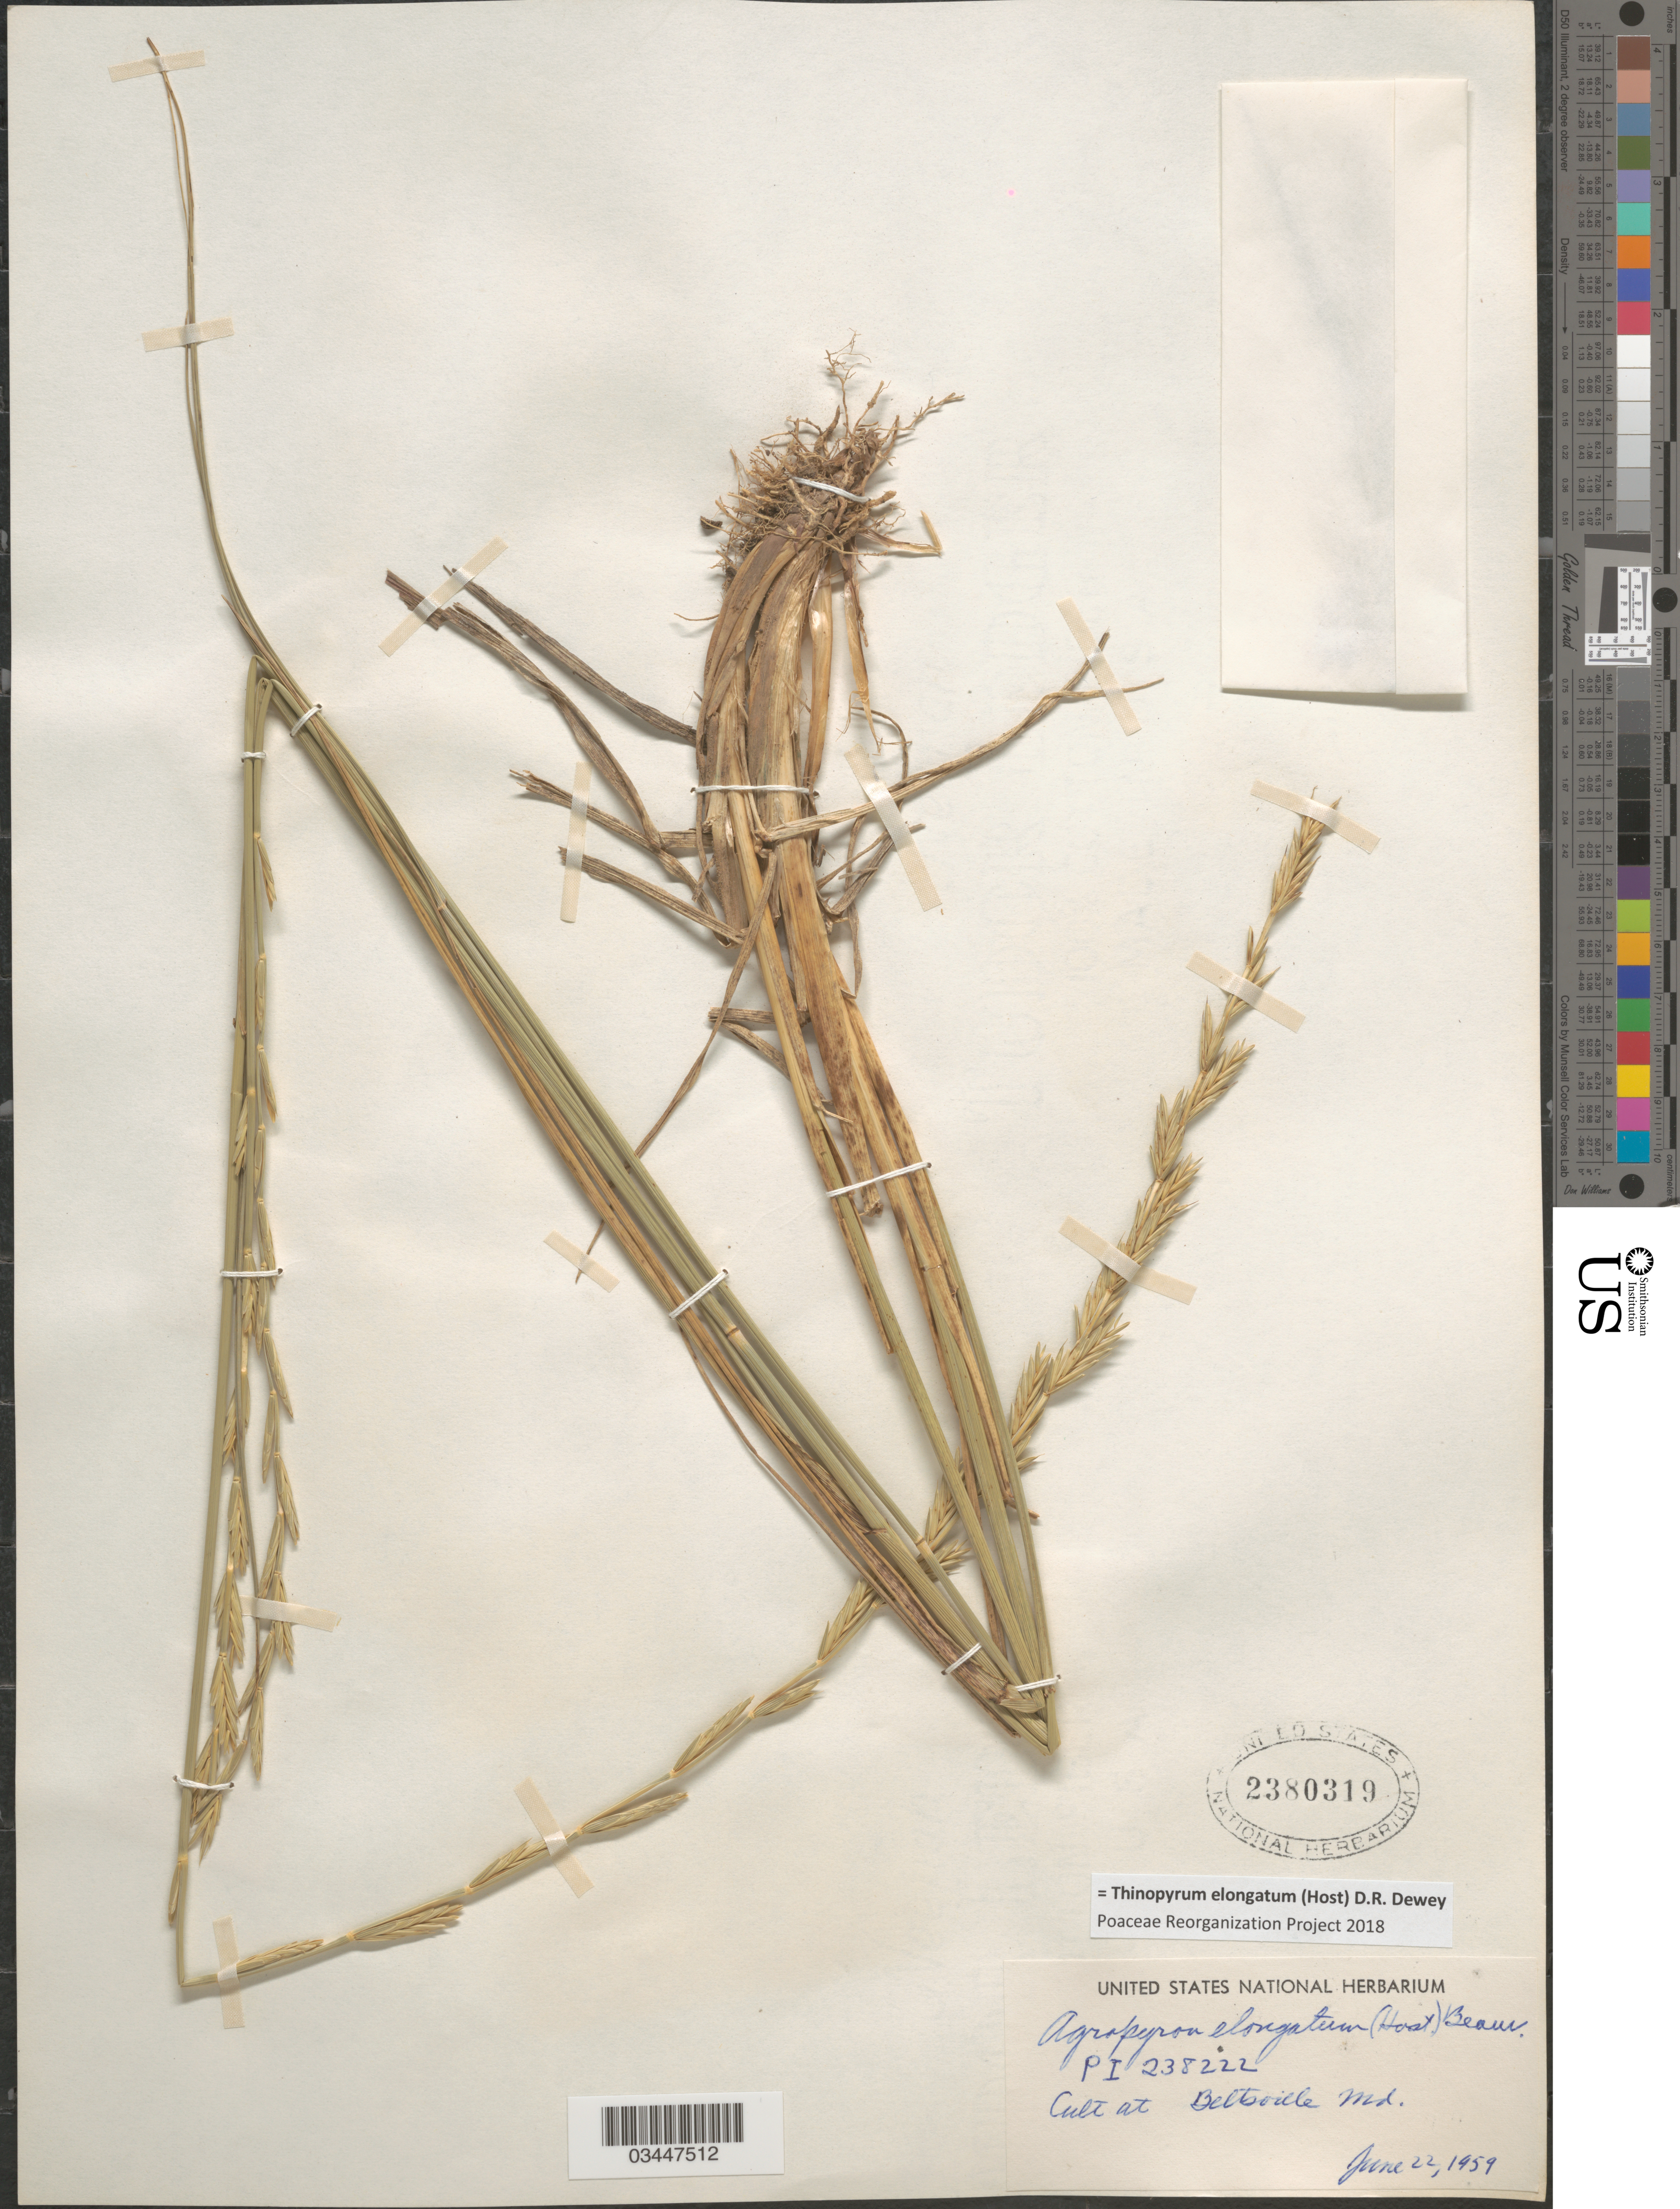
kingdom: Plantae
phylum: Tracheophyta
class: Liliopsida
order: Poales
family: Poaceae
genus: Thinopyrum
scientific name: Thinopyrum elongatum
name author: (Host) Barkworth & Dewey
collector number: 238222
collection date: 1959-06-22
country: United States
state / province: Maryland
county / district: Prince George's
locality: Cult at Beltsville.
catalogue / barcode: US 2380319